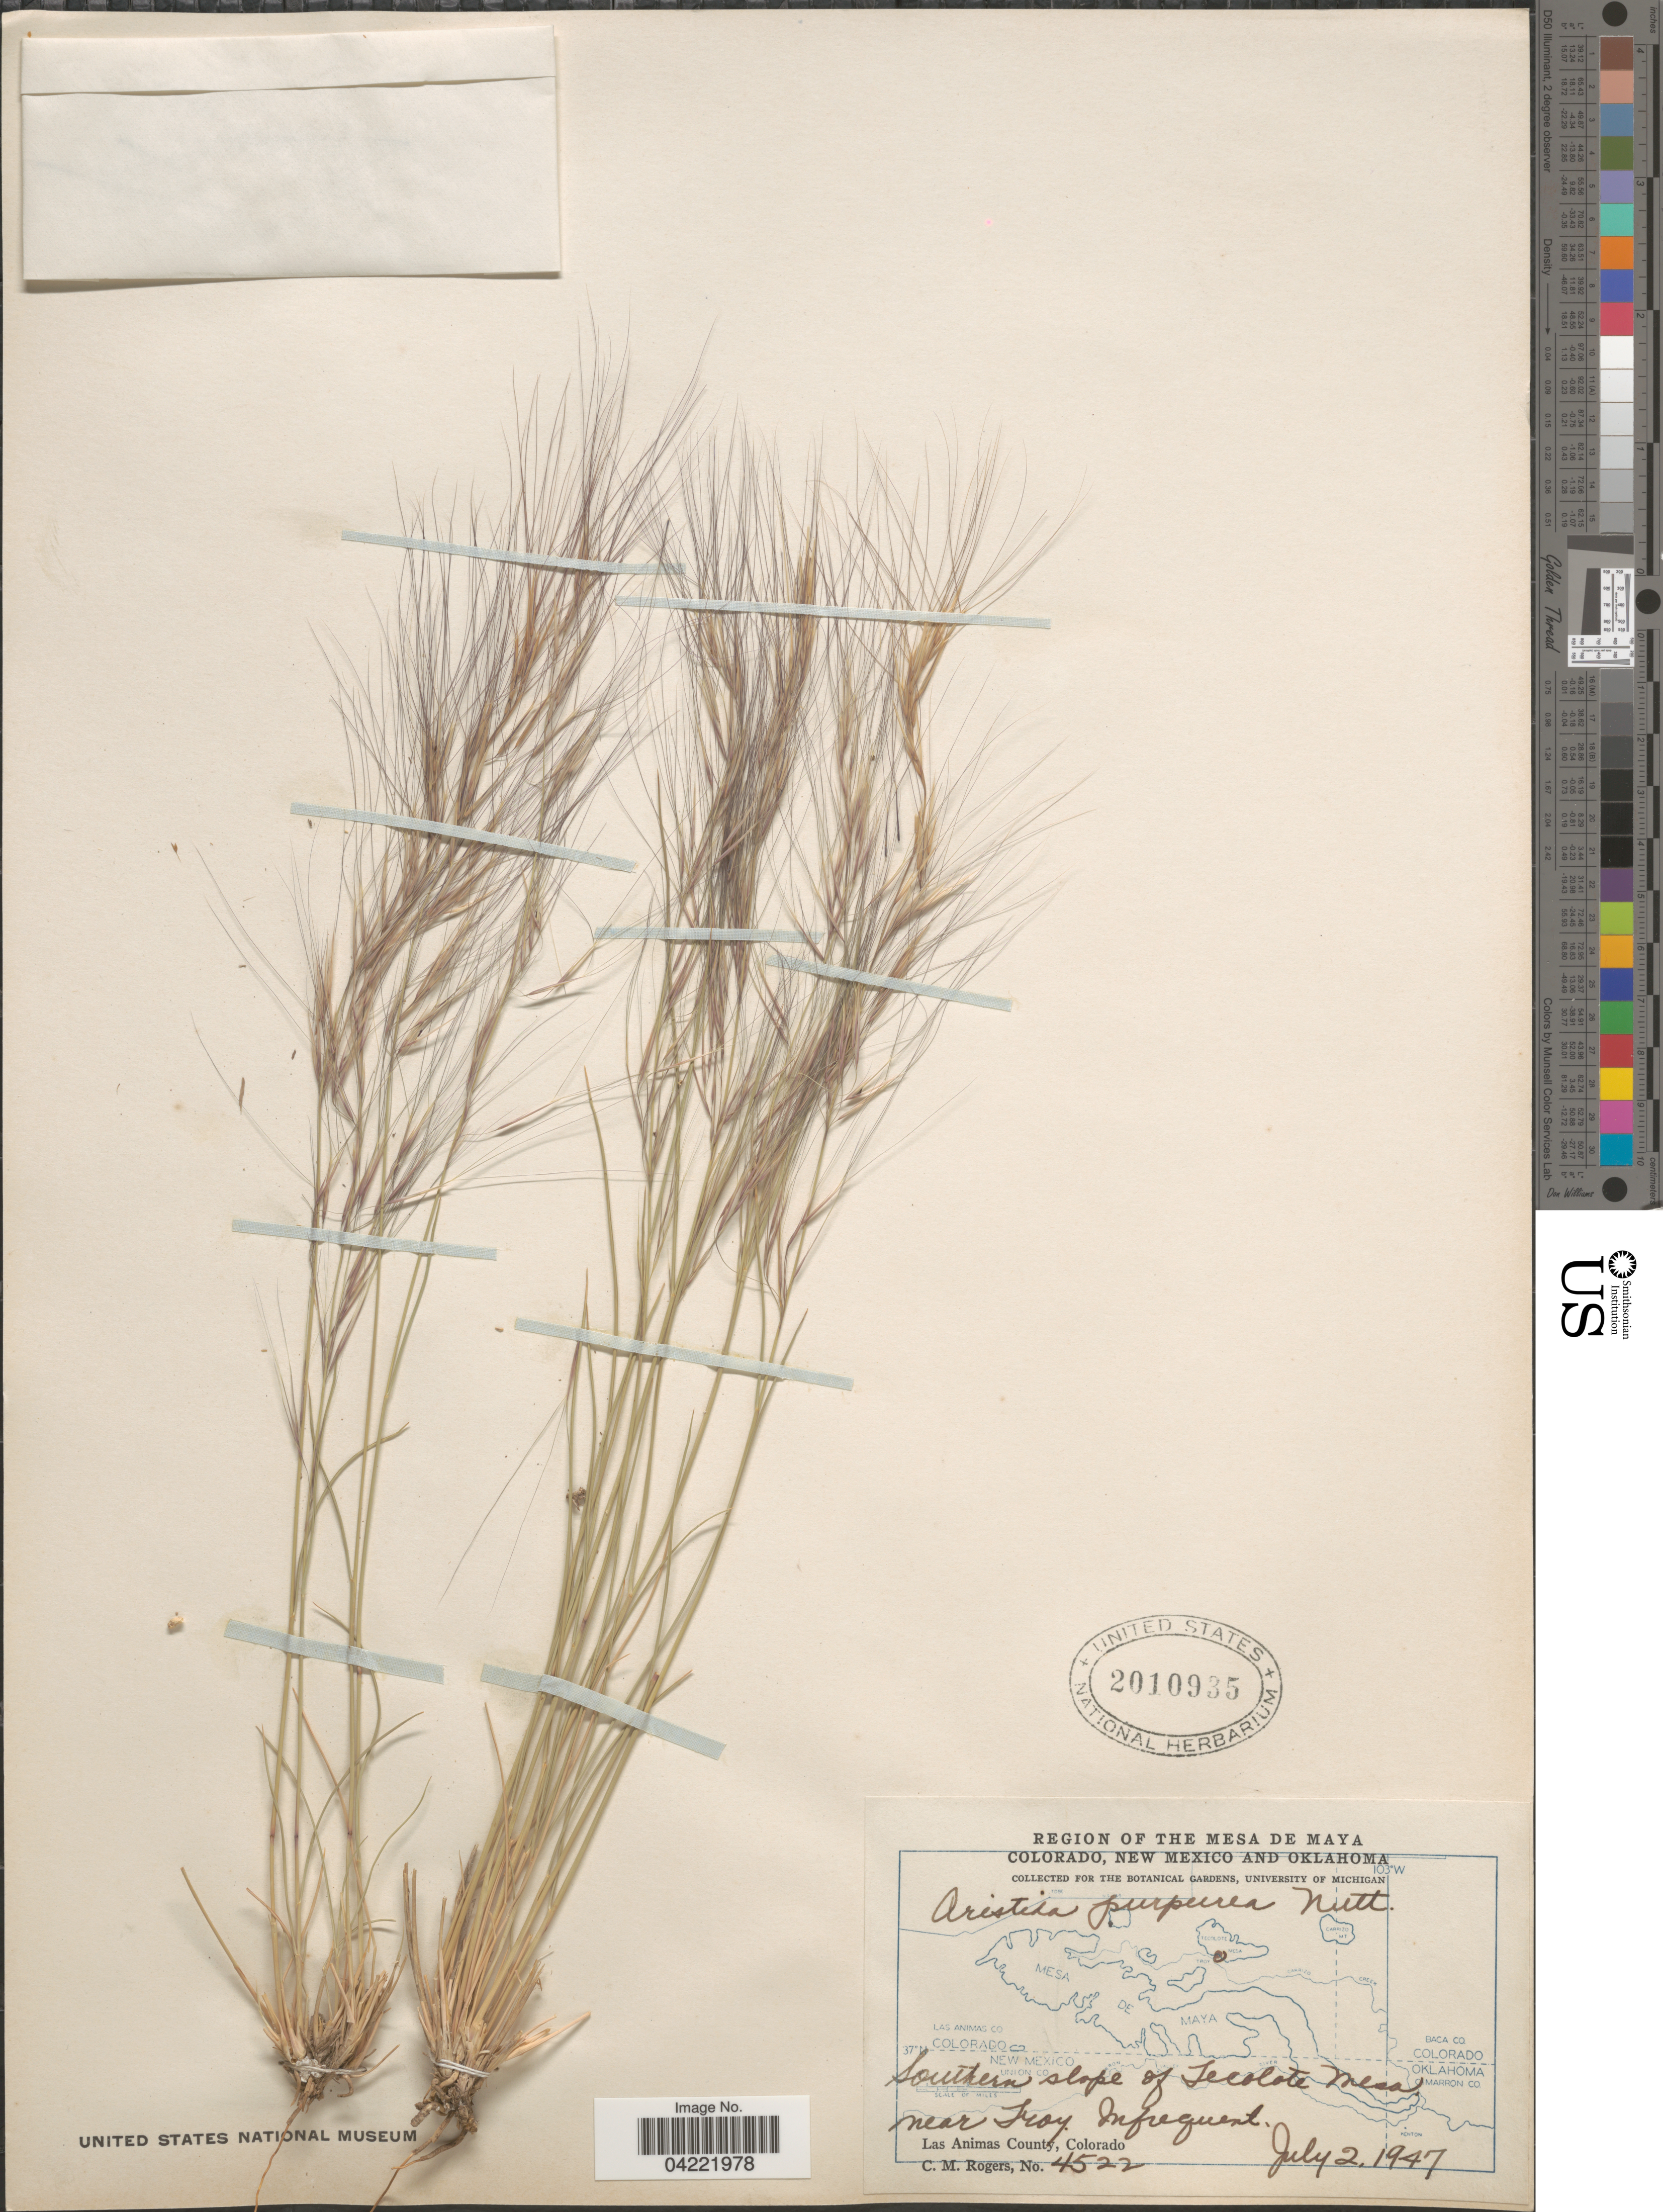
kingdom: Plantae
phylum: Tracheophyta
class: Liliopsida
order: Poales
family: Poaceae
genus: Aristida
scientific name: Aristida purpurea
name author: Nutt.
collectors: C. M. Rogers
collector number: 4522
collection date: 1947-07-02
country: United States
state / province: Colorado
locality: Region of The Mesa de Maya. Southern slope of Tecolote Mesa near Troy. Las Animas County.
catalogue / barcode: US 2010935